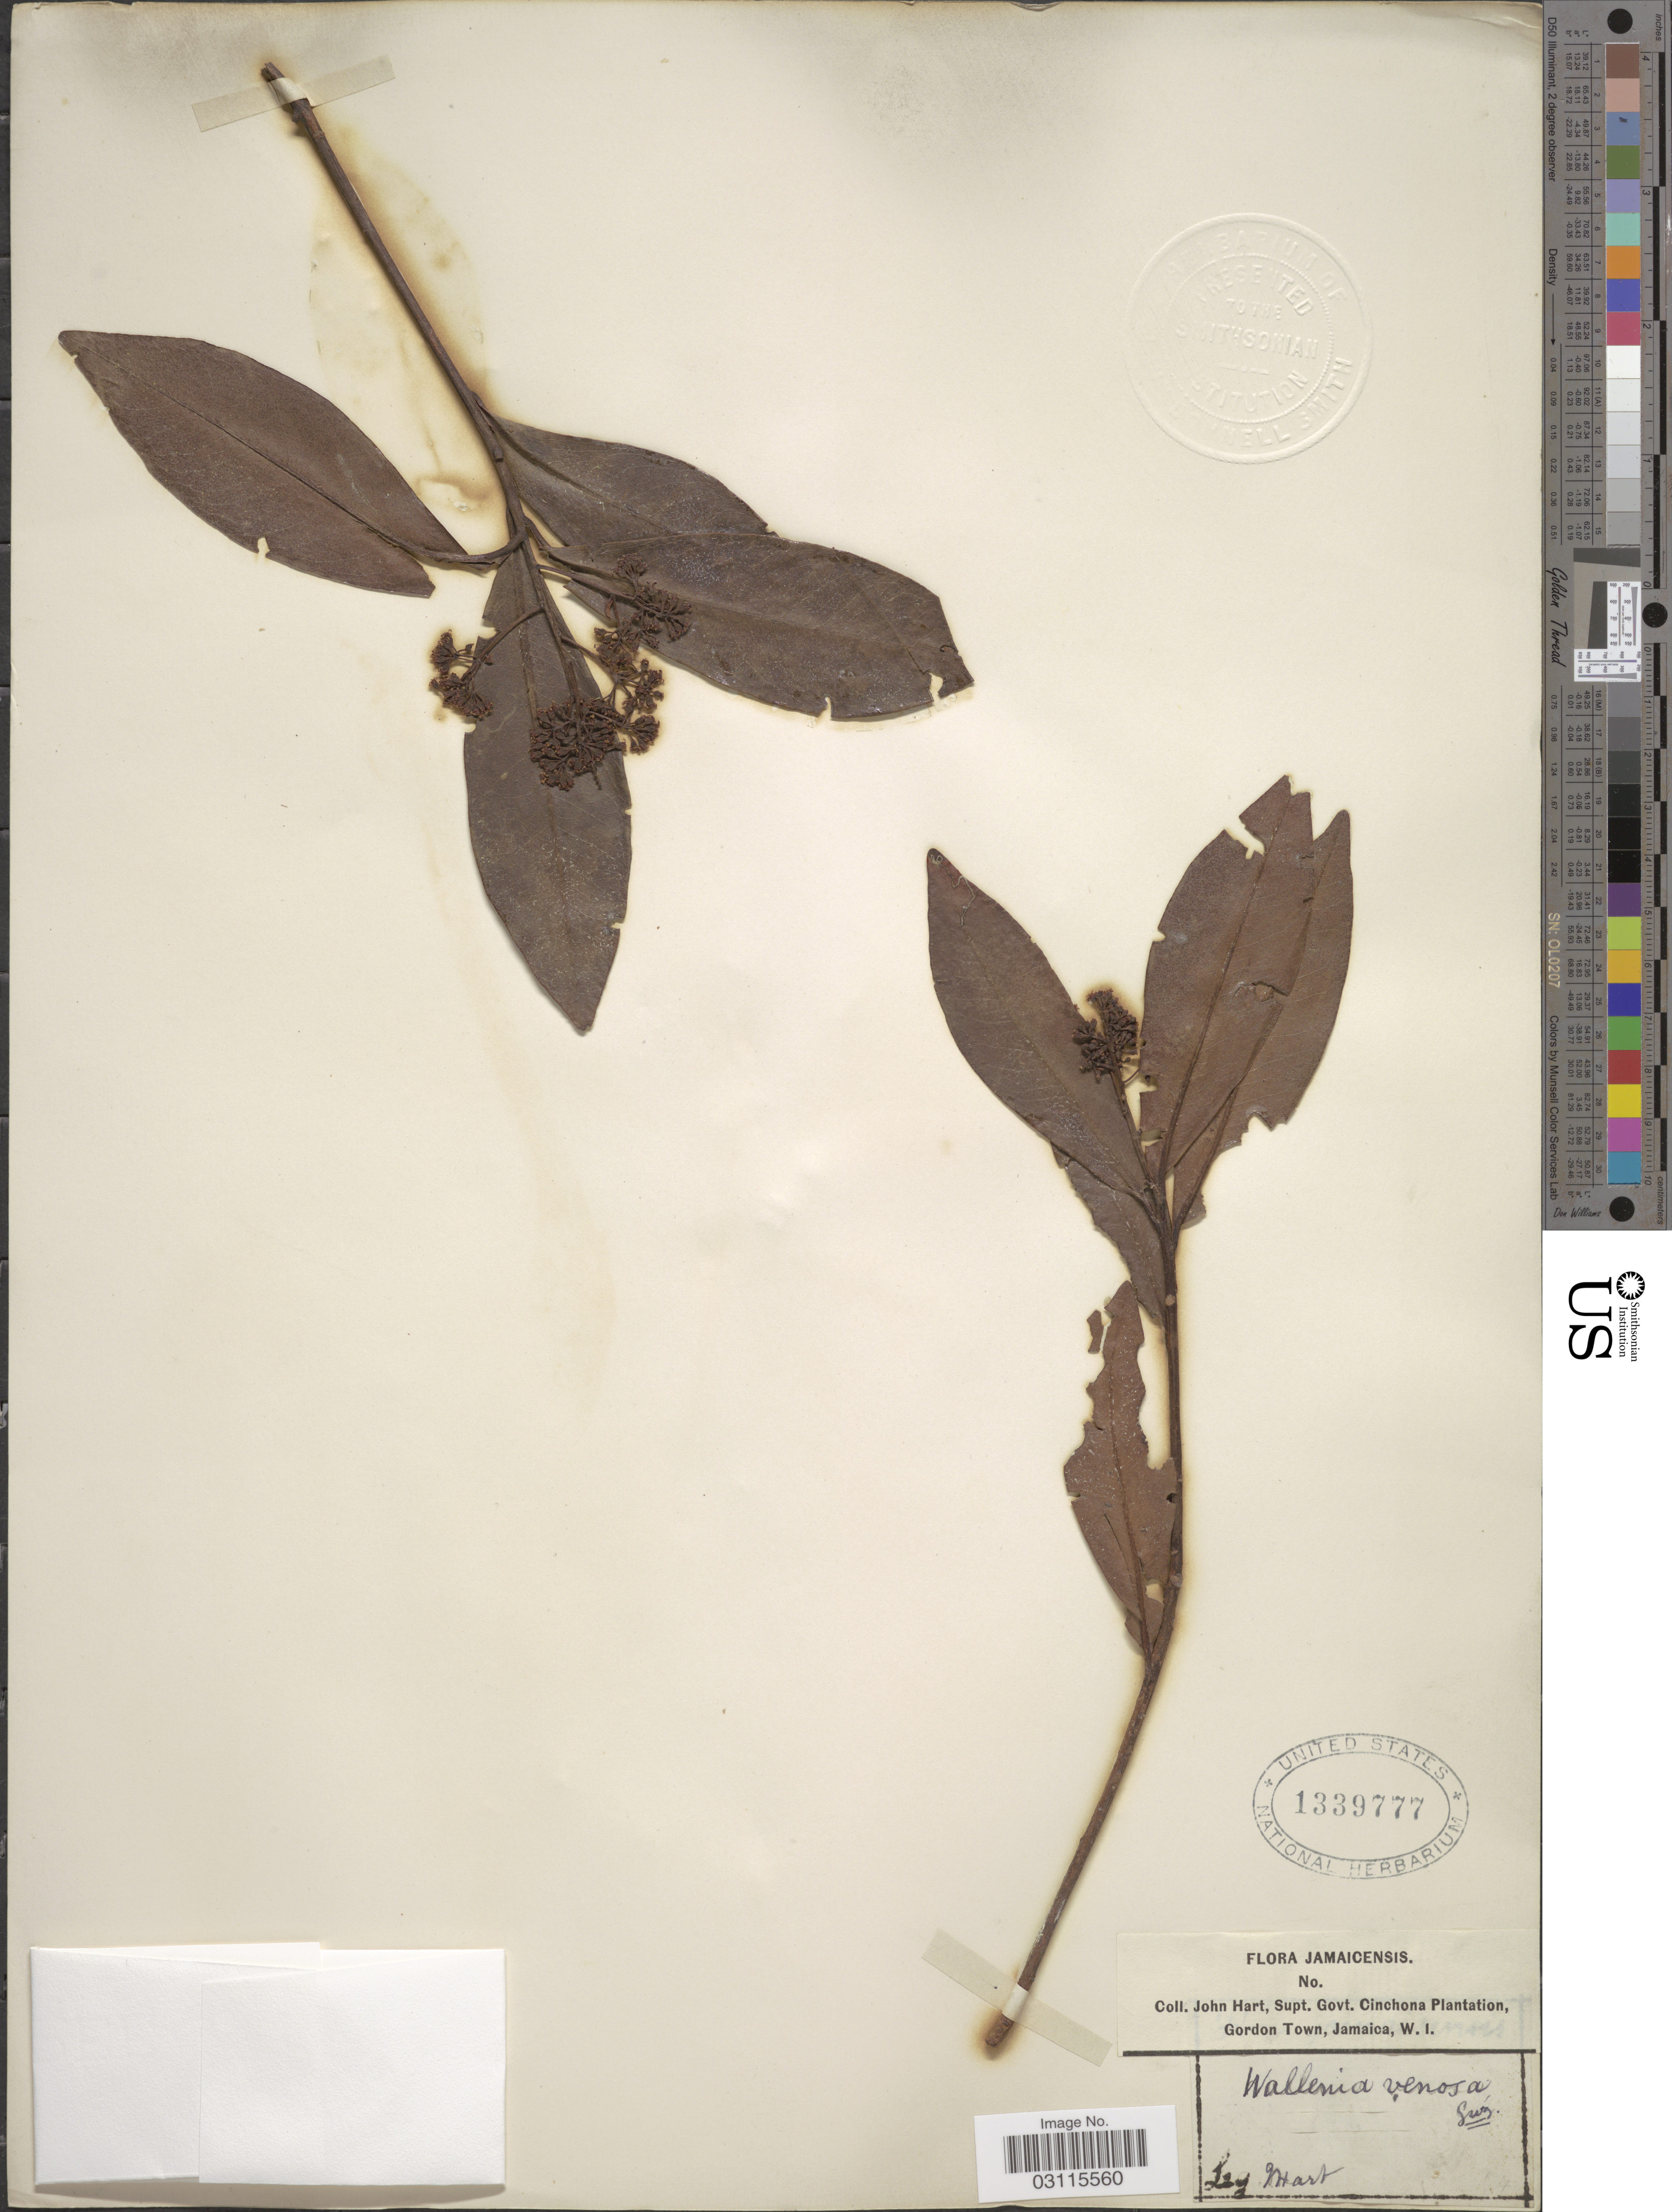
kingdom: Plantae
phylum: Tracheophyta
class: Magnoliopsida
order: Ericales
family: Primulaceae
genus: Wallenia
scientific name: Wallenia venosa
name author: Griseb.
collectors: J. H. Hart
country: Jamaica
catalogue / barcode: US 1339777